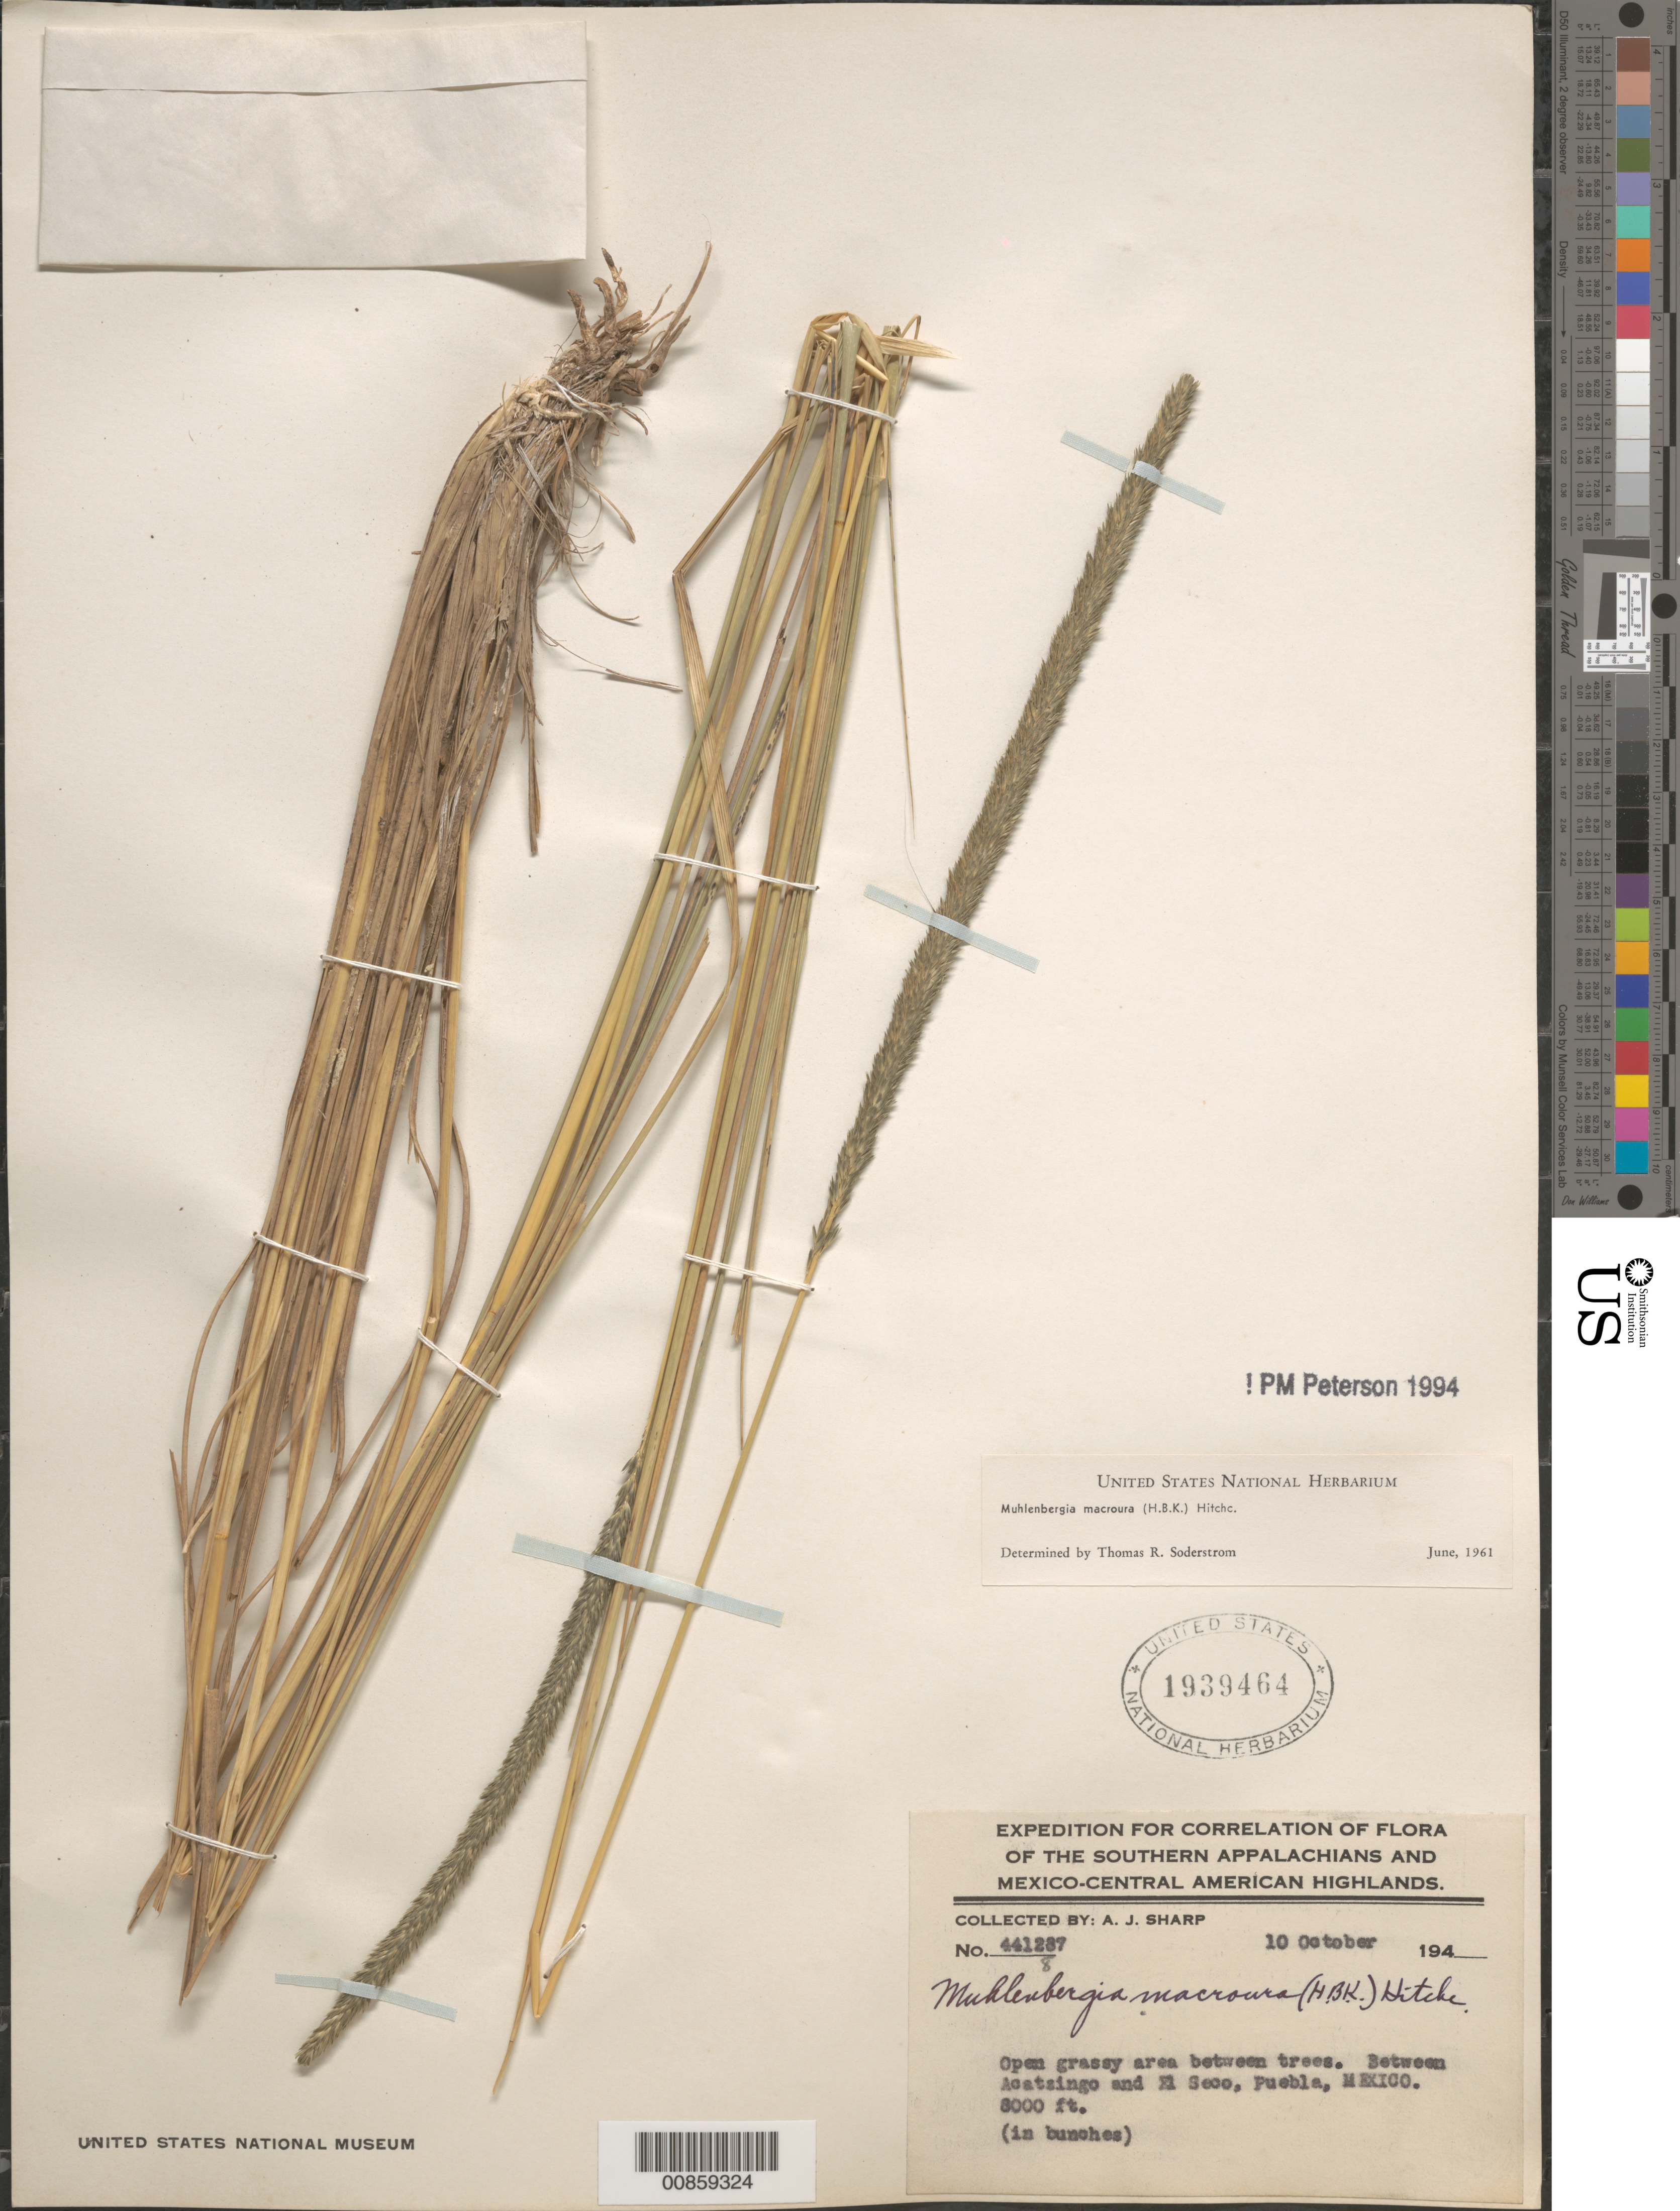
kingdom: Plantae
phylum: Tracheophyta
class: Liliopsida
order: Poales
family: Poaceae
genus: Muhlenbergia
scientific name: Muhlenbergia macroura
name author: (Kunth) Hitchc.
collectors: A. J. Sharp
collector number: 441287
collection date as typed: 10 Oct 1940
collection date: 1940-10-10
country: Mexico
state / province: Puebla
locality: Between Acatzingan and El Seco, Pue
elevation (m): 2438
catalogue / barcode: US 1939464